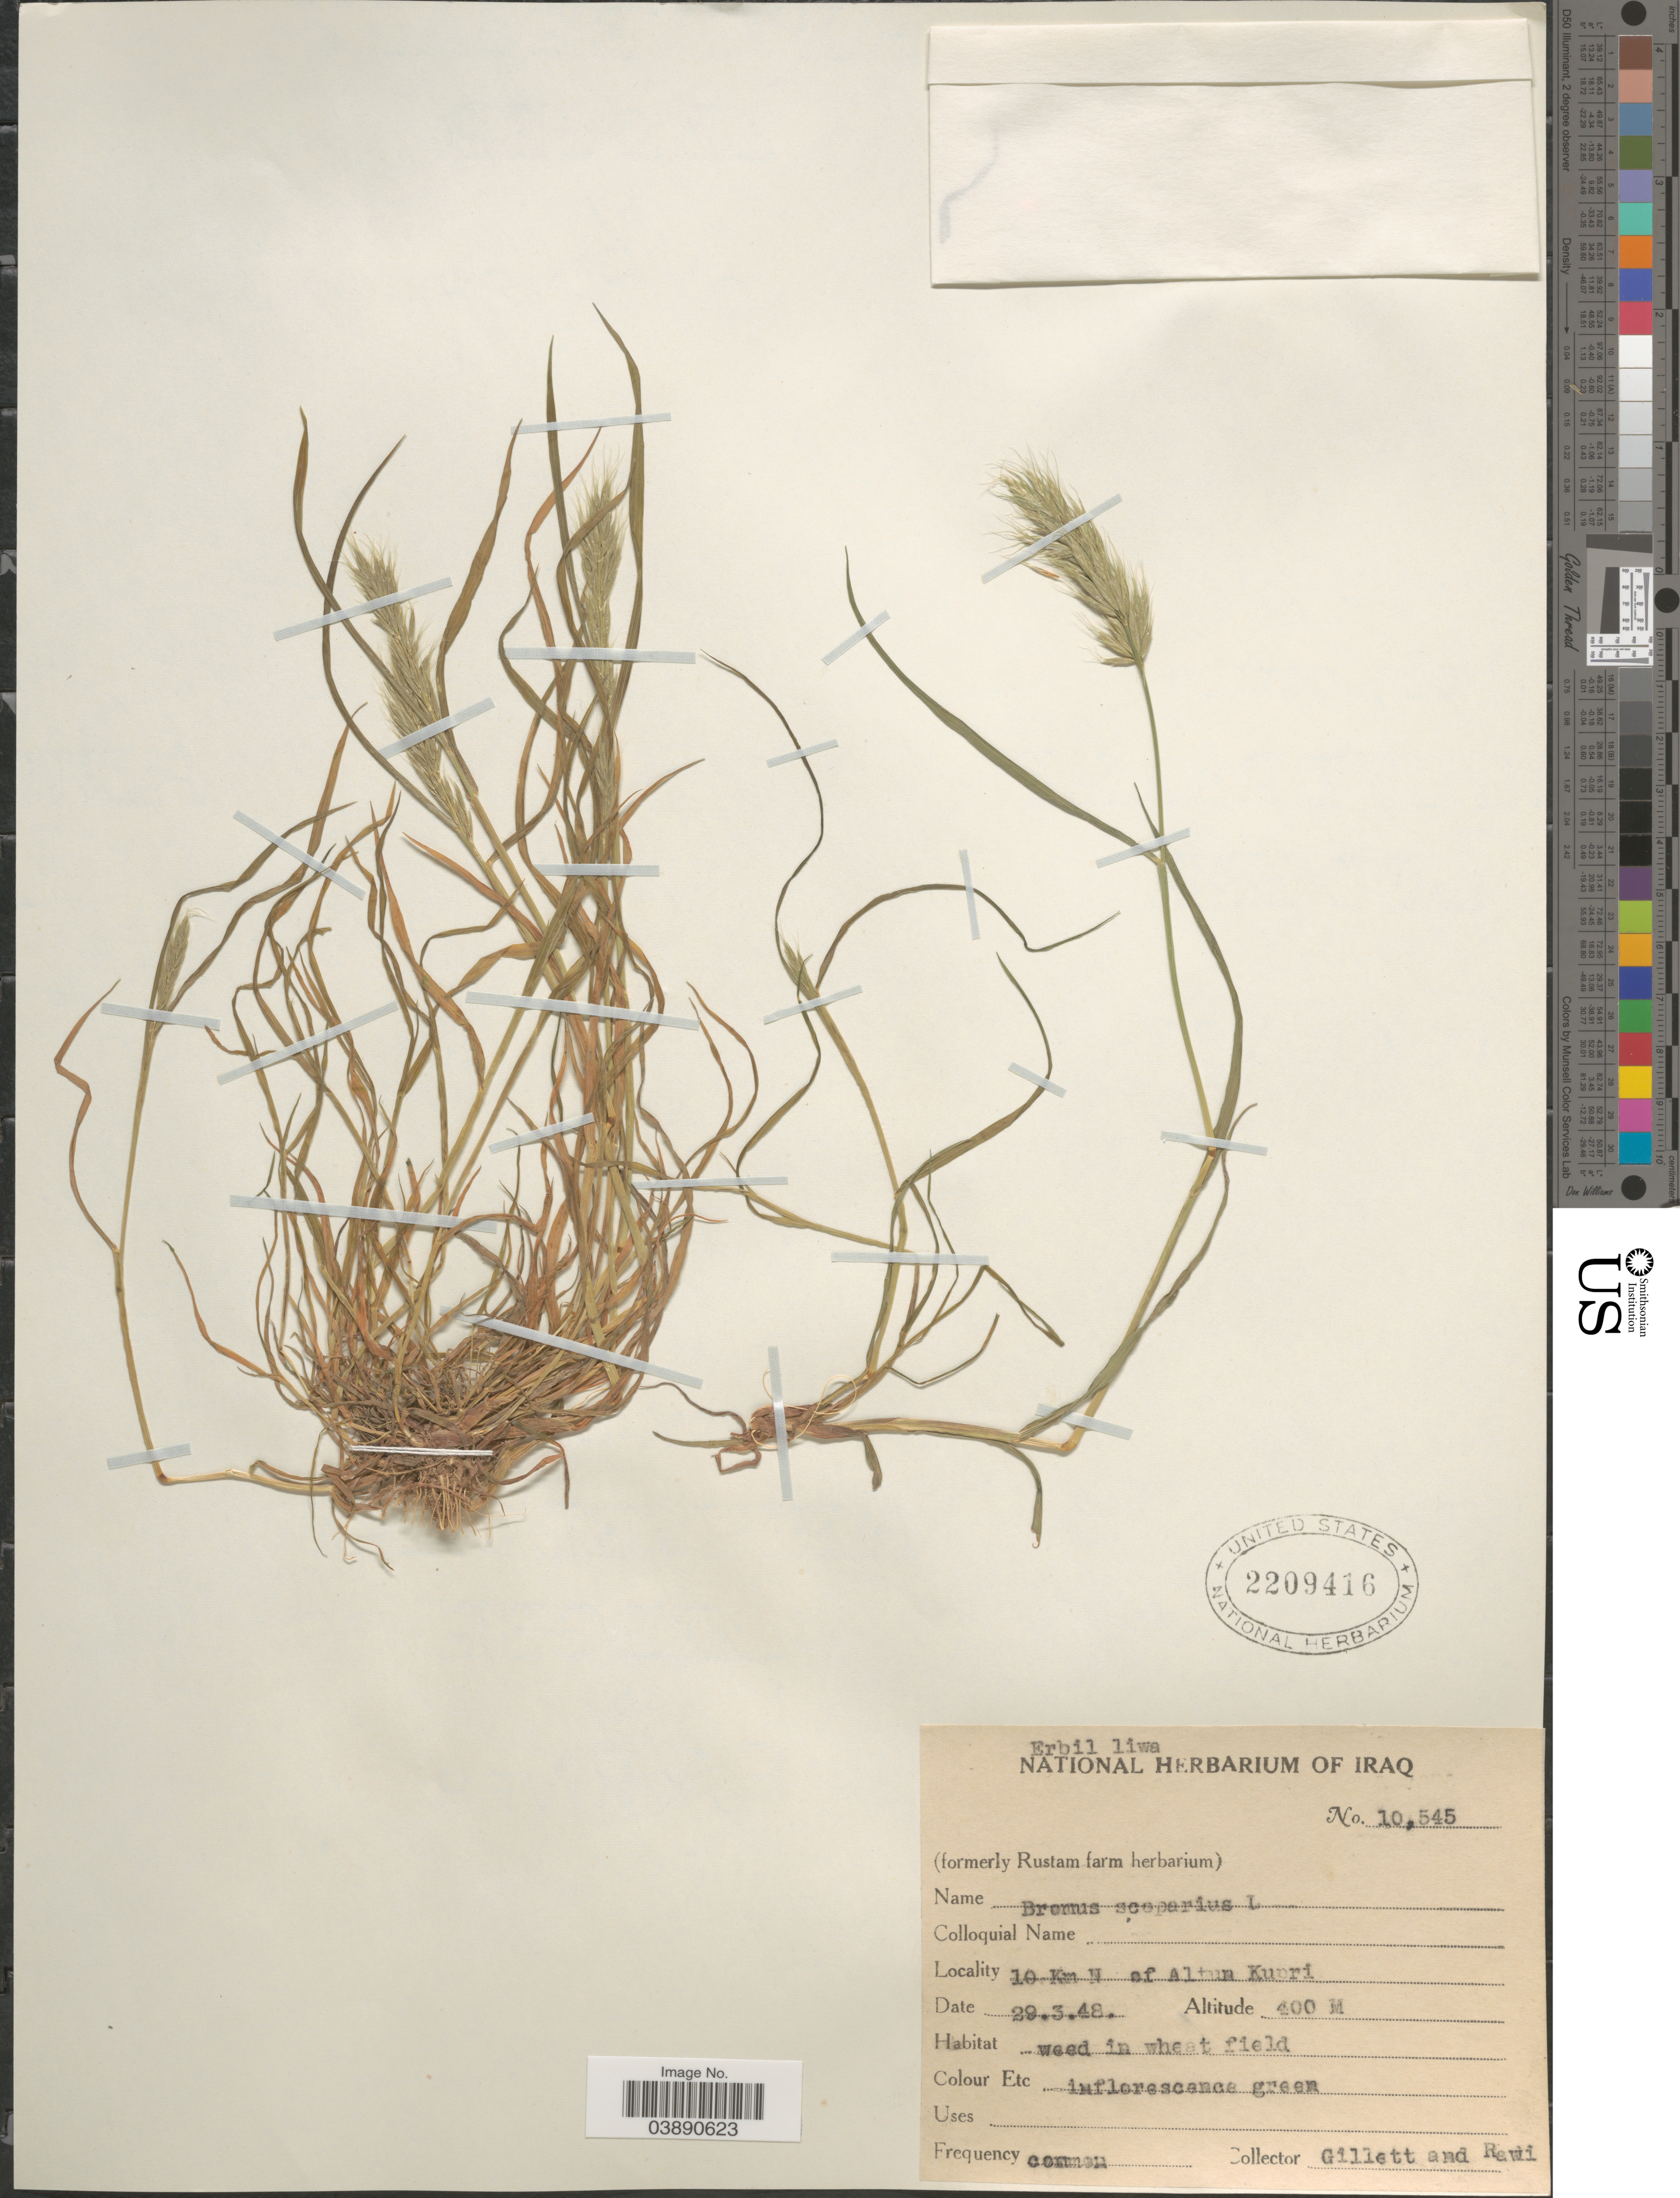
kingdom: Plantae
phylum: Tracheophyta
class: Liliopsida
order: Poales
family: Poaceae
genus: Bromus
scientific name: Bromus scoparius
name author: L.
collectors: Gillett, -- & -. Rawi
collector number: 10545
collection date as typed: Transcribed d/m/y: 29/3/48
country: Iraq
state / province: Arbīl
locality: Erbil liwa. 10 Km N of Altun Kupri.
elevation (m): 400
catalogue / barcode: US 2209416